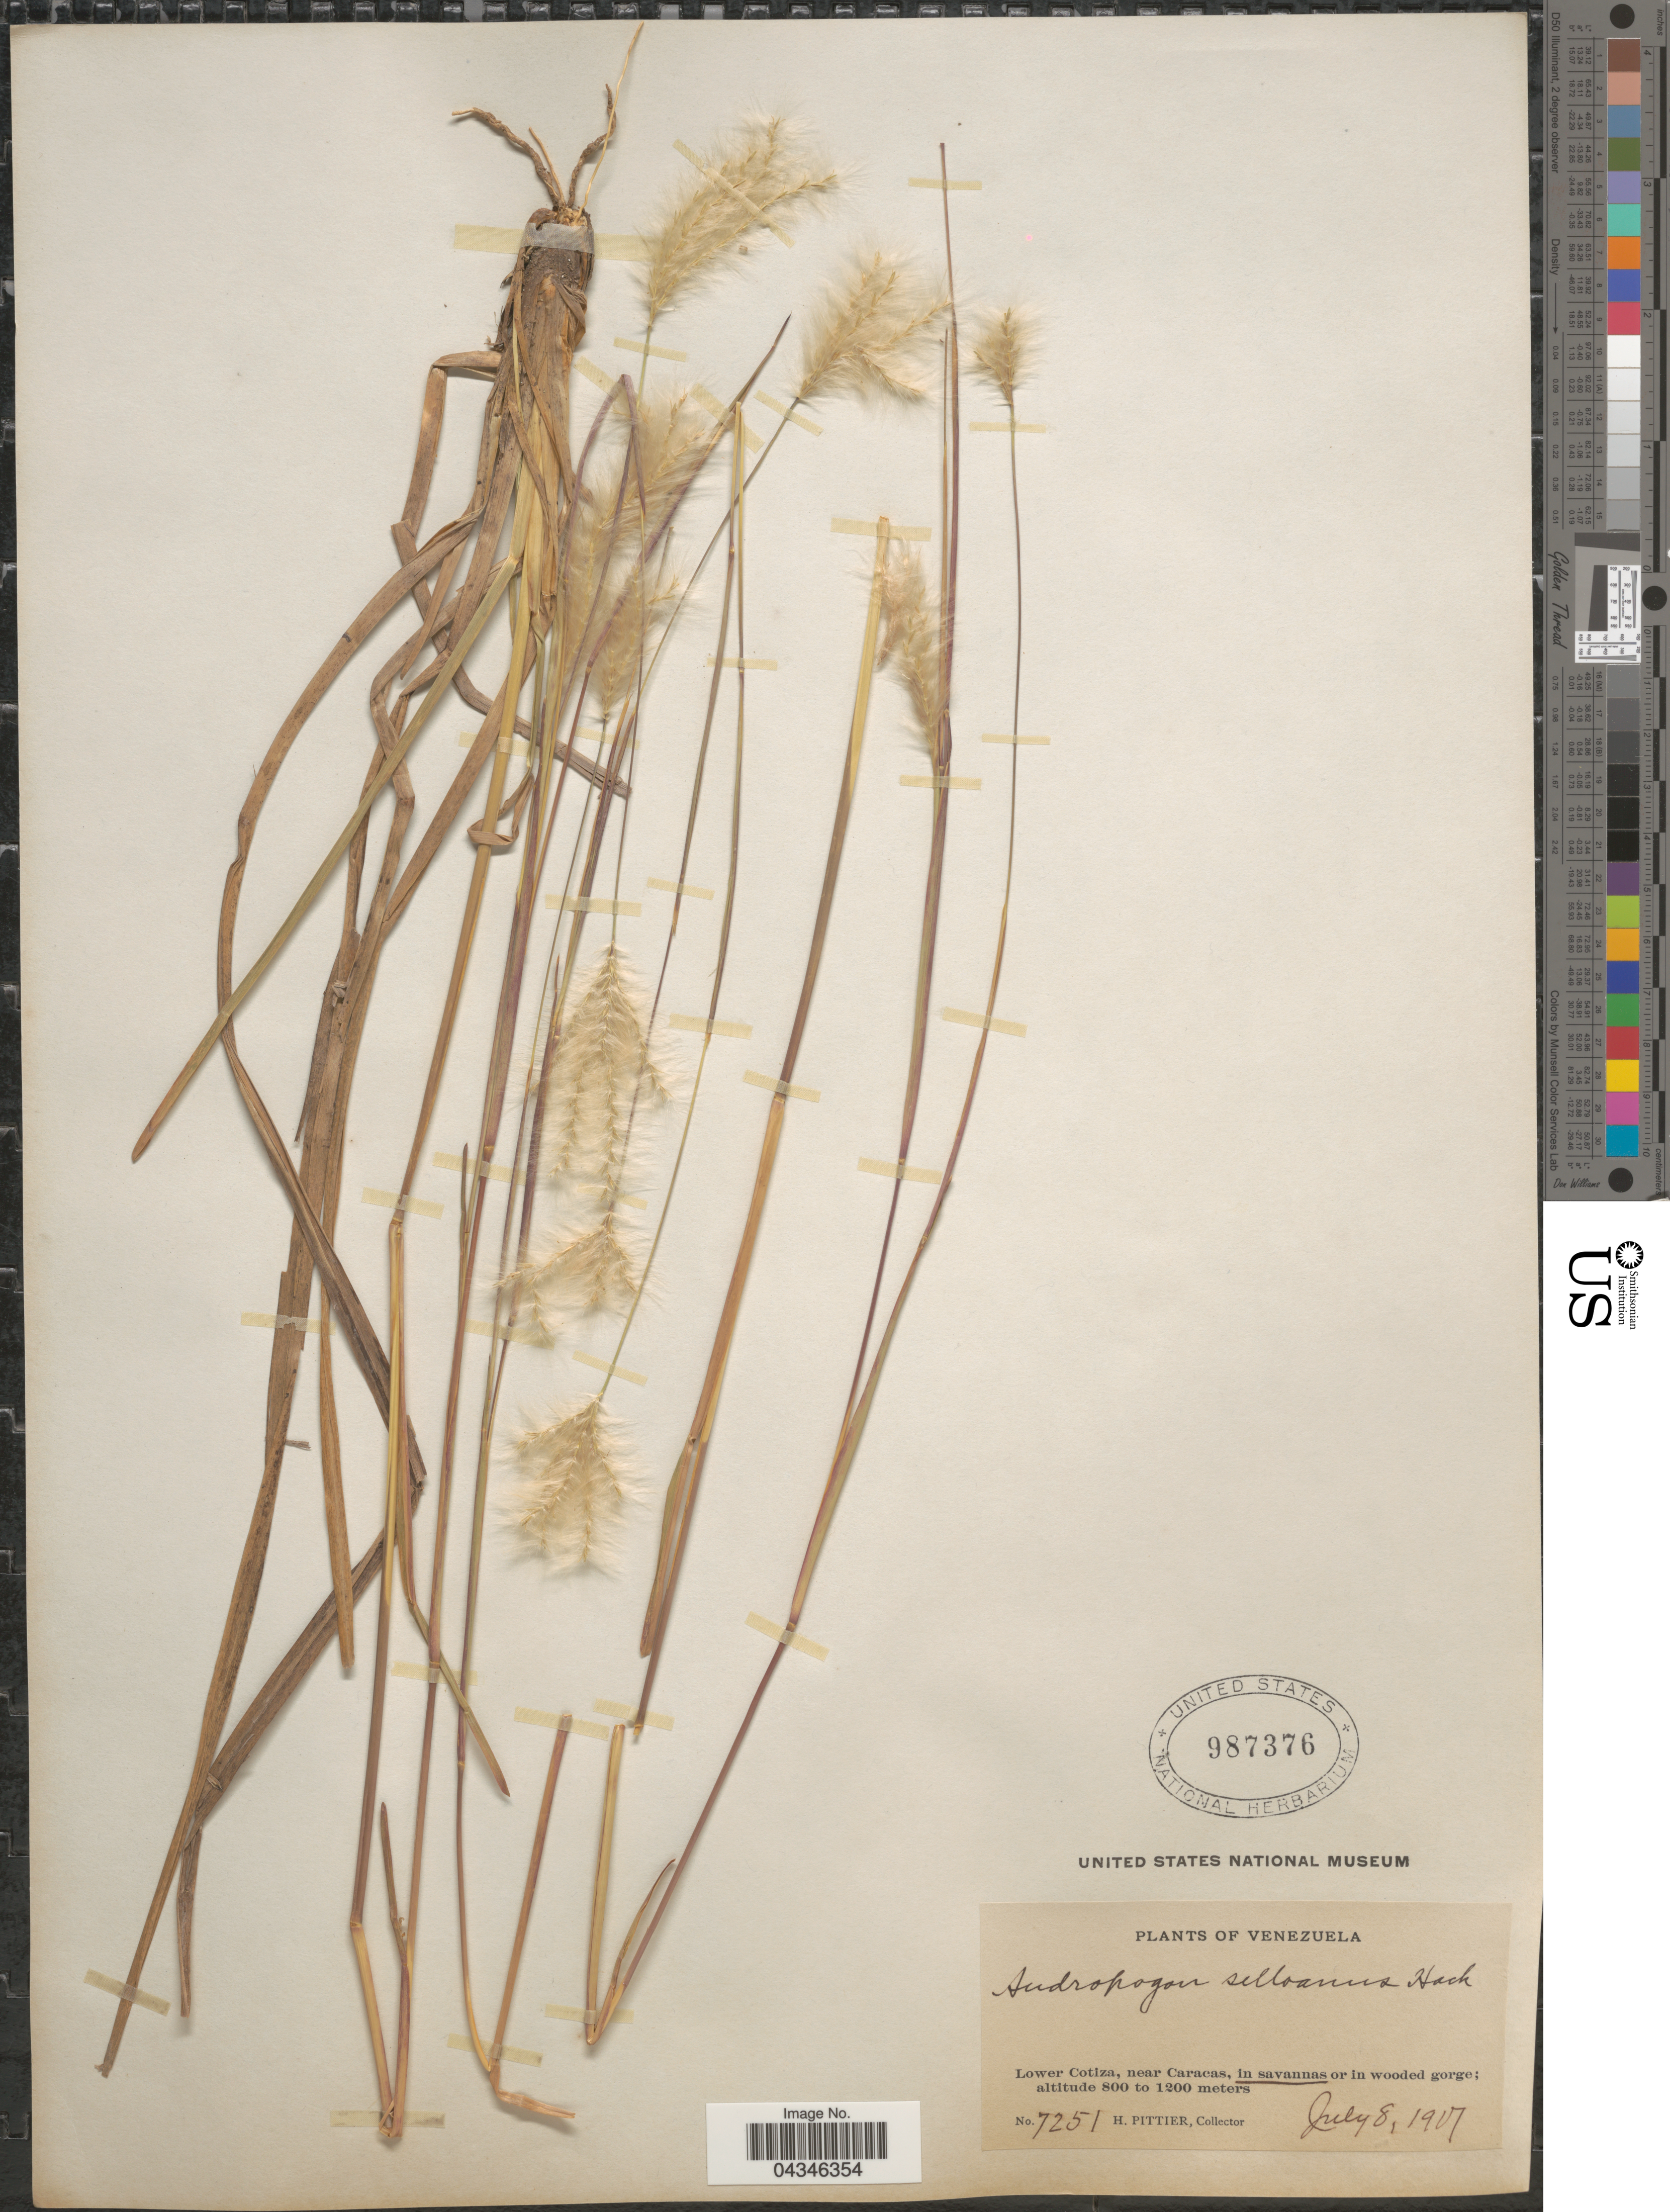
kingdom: Plantae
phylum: Tracheophyta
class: Liliopsida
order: Poales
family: Poaceae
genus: Andropogon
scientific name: Andropogon selloanus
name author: (Hack.) Hack.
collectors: H. F. Pittier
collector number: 7251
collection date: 1907-07-08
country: Venezuela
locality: Lower Cotiza, near Caracas, in savannas.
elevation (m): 800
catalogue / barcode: US 987376